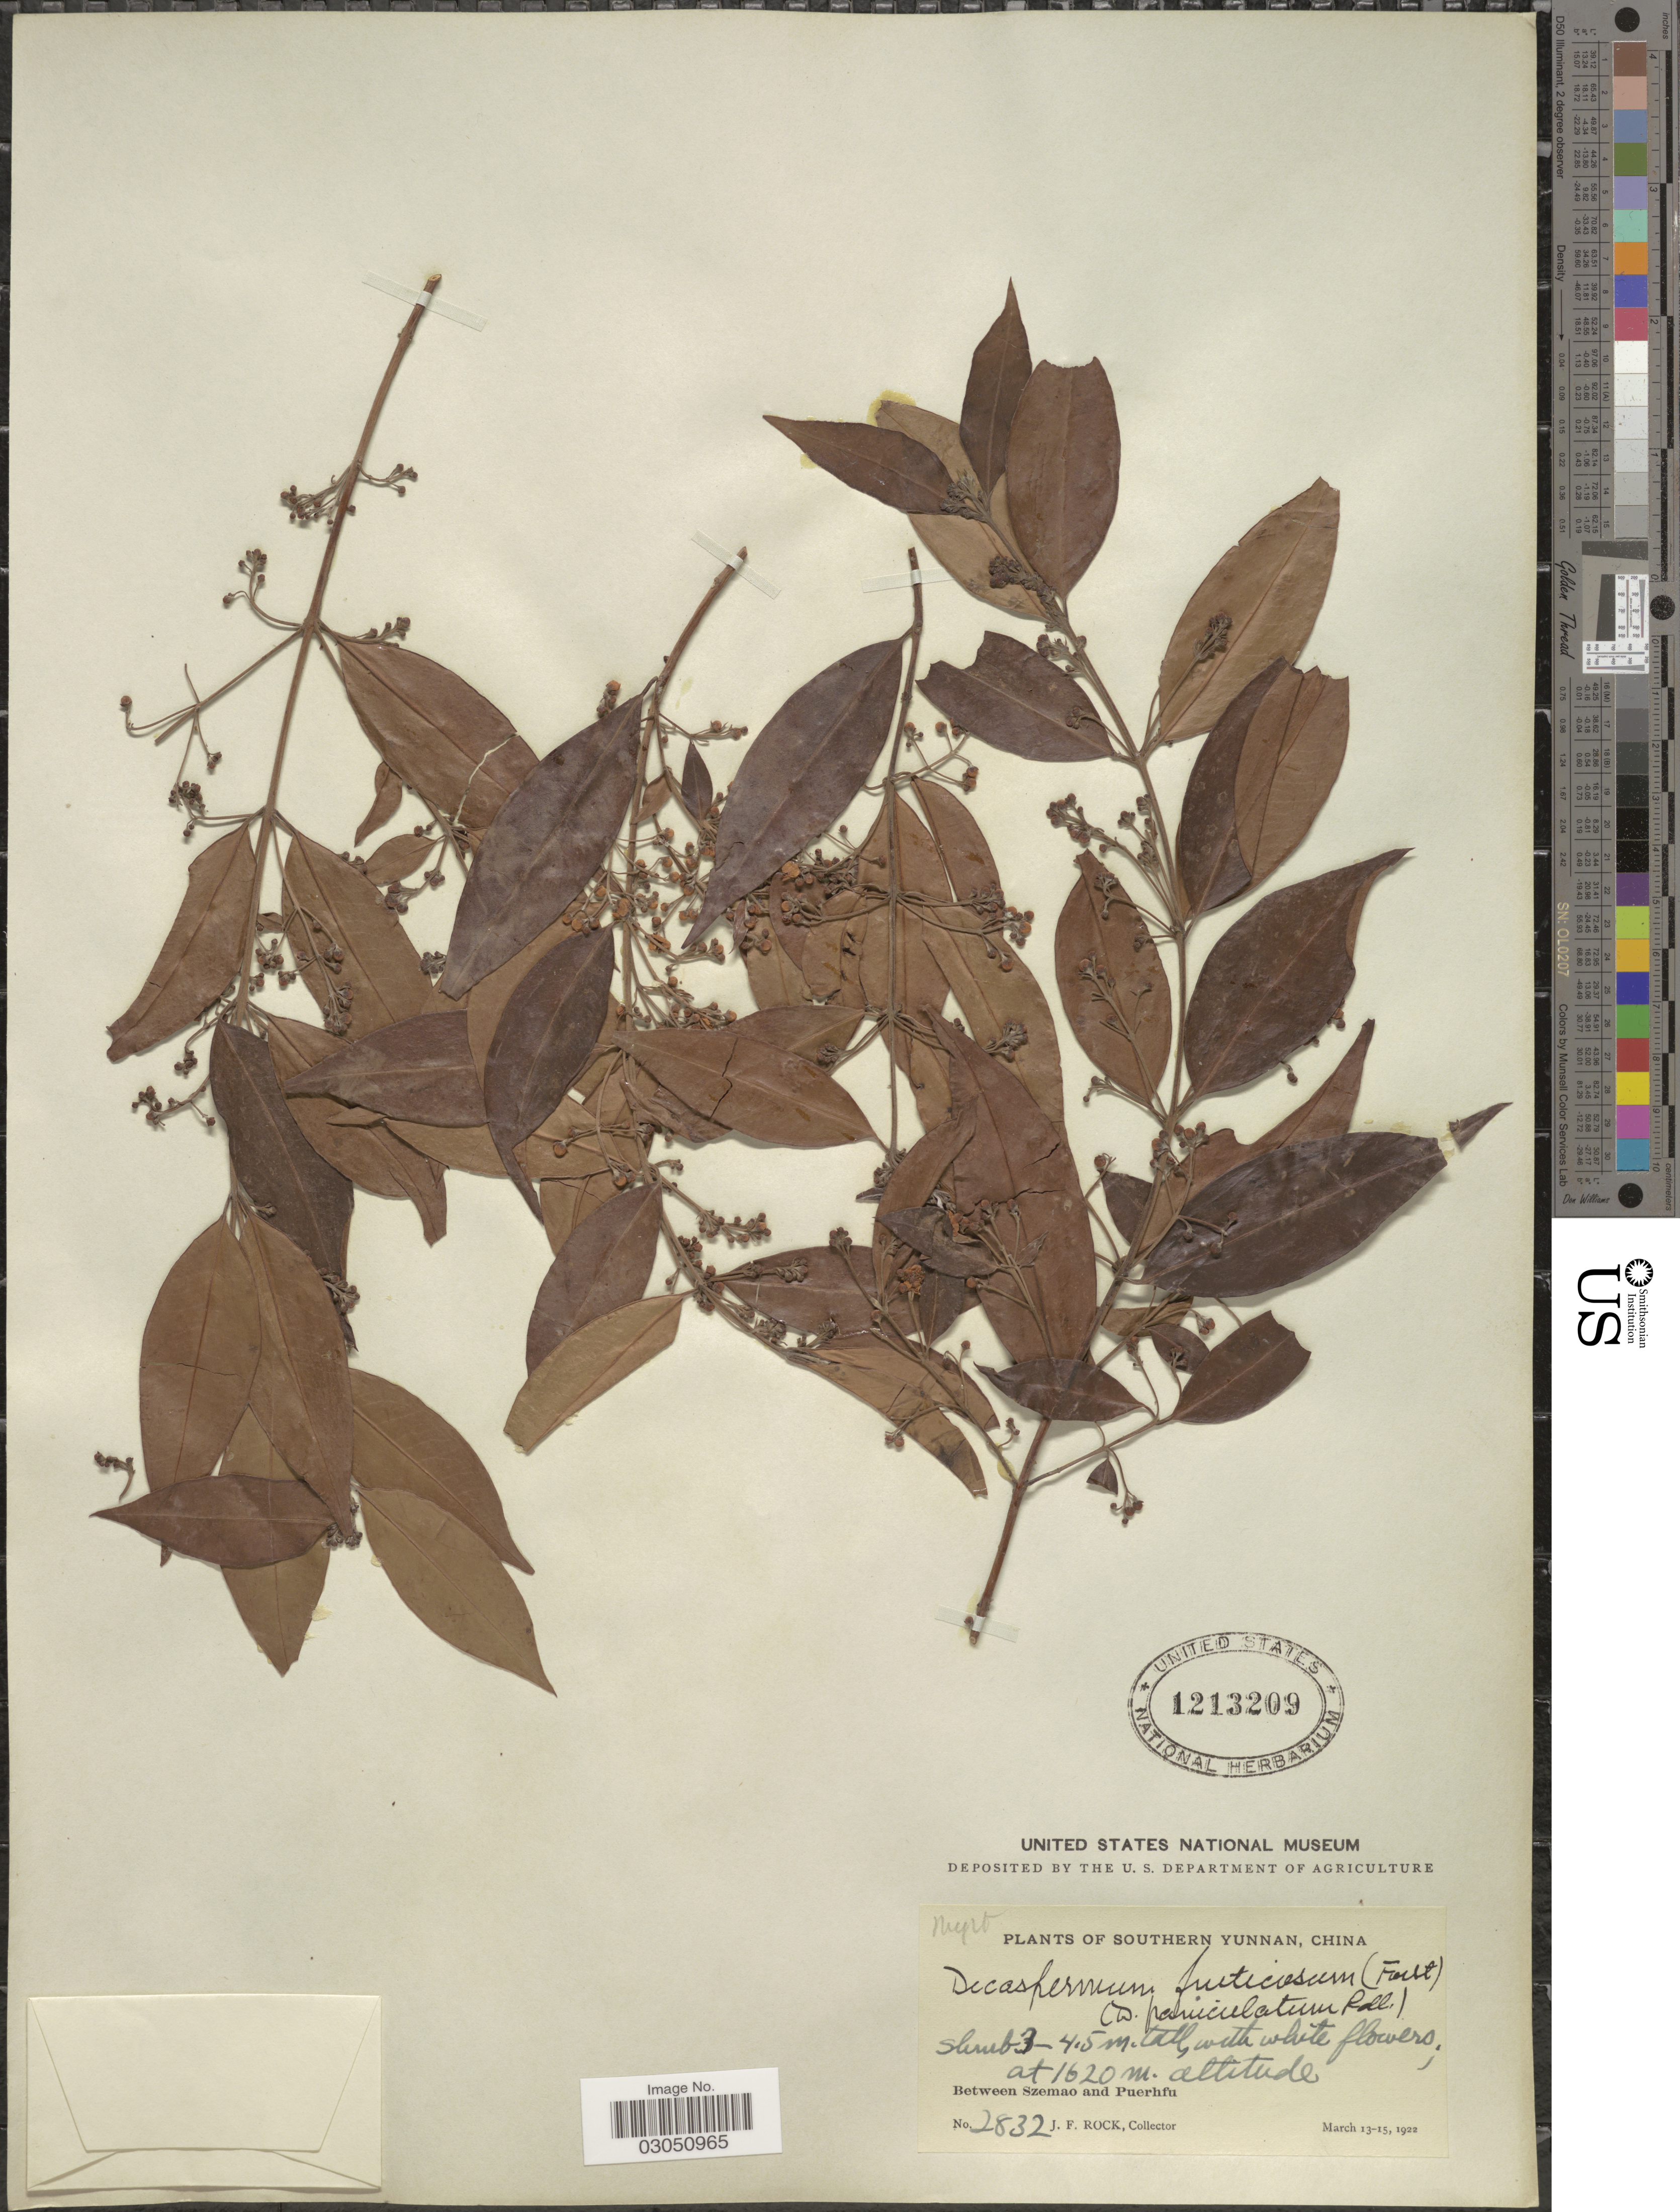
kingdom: Plantae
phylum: Tracheophyta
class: Magnoliopsida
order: Myrtales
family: Myrtaceae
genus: Decaspermum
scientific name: Decaspermum gracilentum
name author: (Hance) Merr. & L.M. Perry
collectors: J. Rock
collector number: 2832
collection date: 1922-03-13/1922-03-15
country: China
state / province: Yunnan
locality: Southern Yunnan. Between Szemao and Puerhfu.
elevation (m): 1620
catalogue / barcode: US 1213209